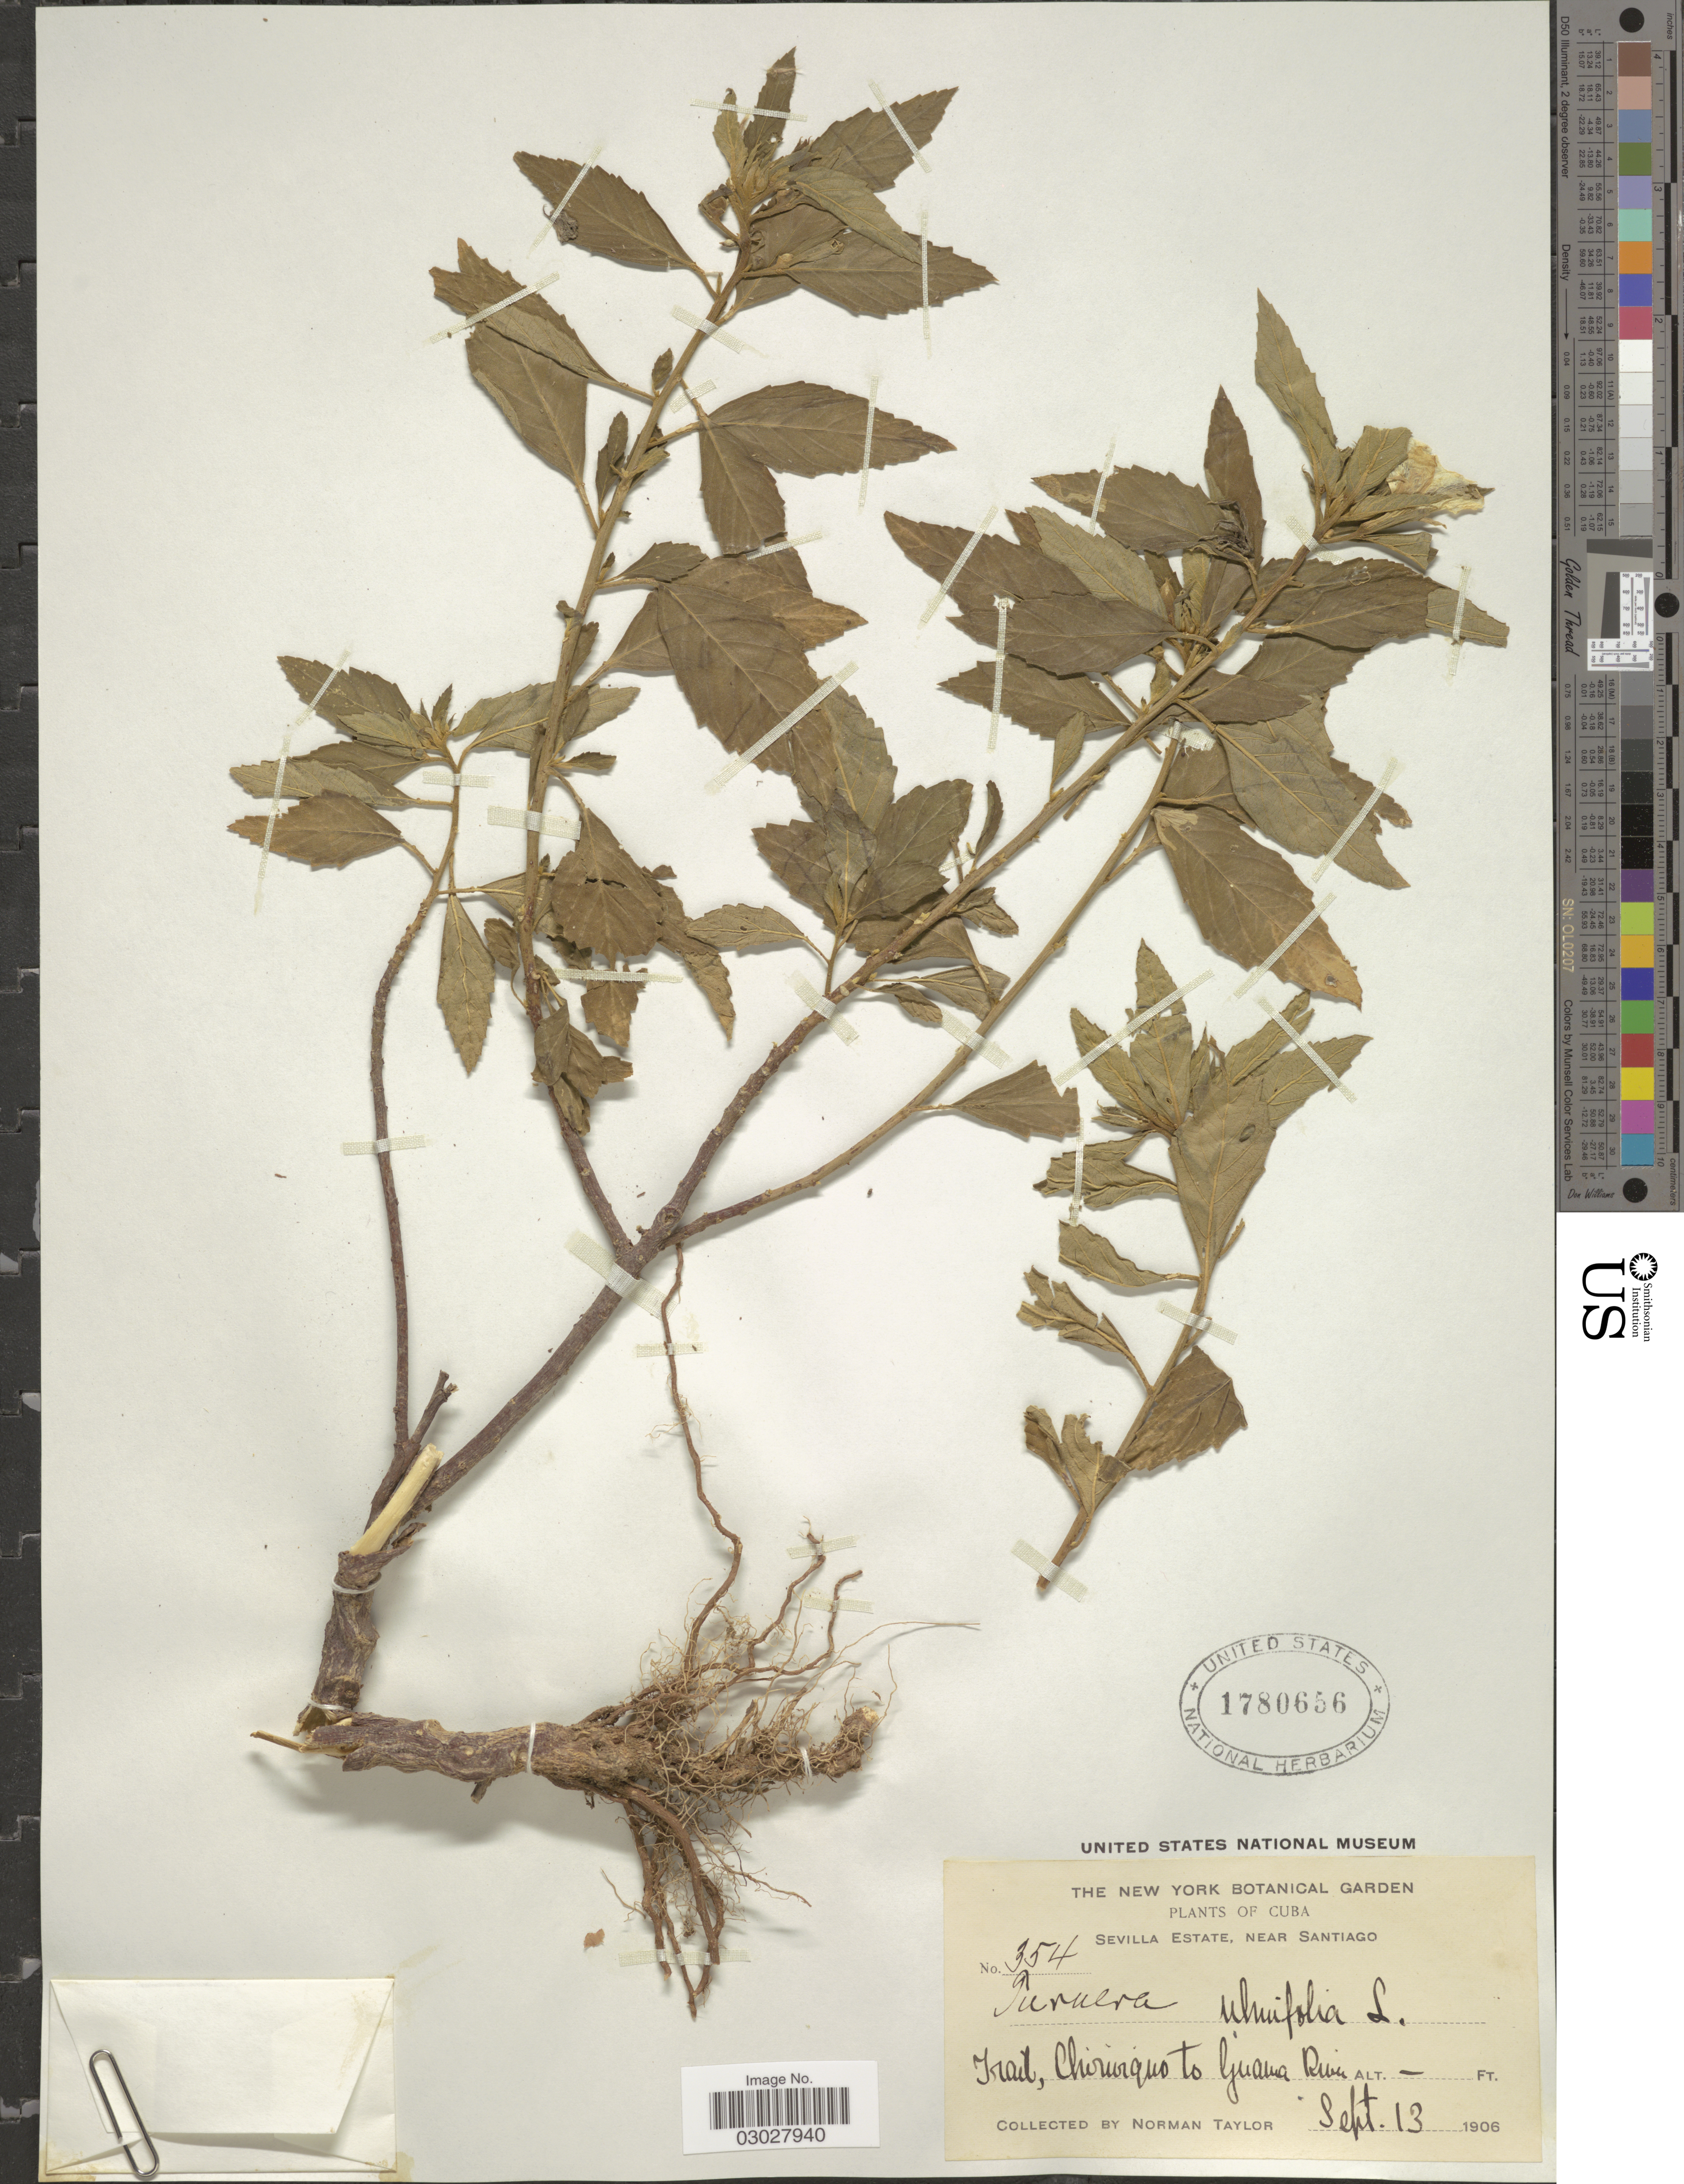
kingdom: Plantae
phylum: Tracheophyta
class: Magnoliopsida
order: Malpighiales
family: Turneraceae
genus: Turnera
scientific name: Turnera ulmifolia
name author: L.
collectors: N. Taylor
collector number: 354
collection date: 1906-09-13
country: Cuba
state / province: Santiago de Cuba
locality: Sevilla Estate, near Santiago. Trail, Chiriviquo to Guama River.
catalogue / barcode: US 1780656